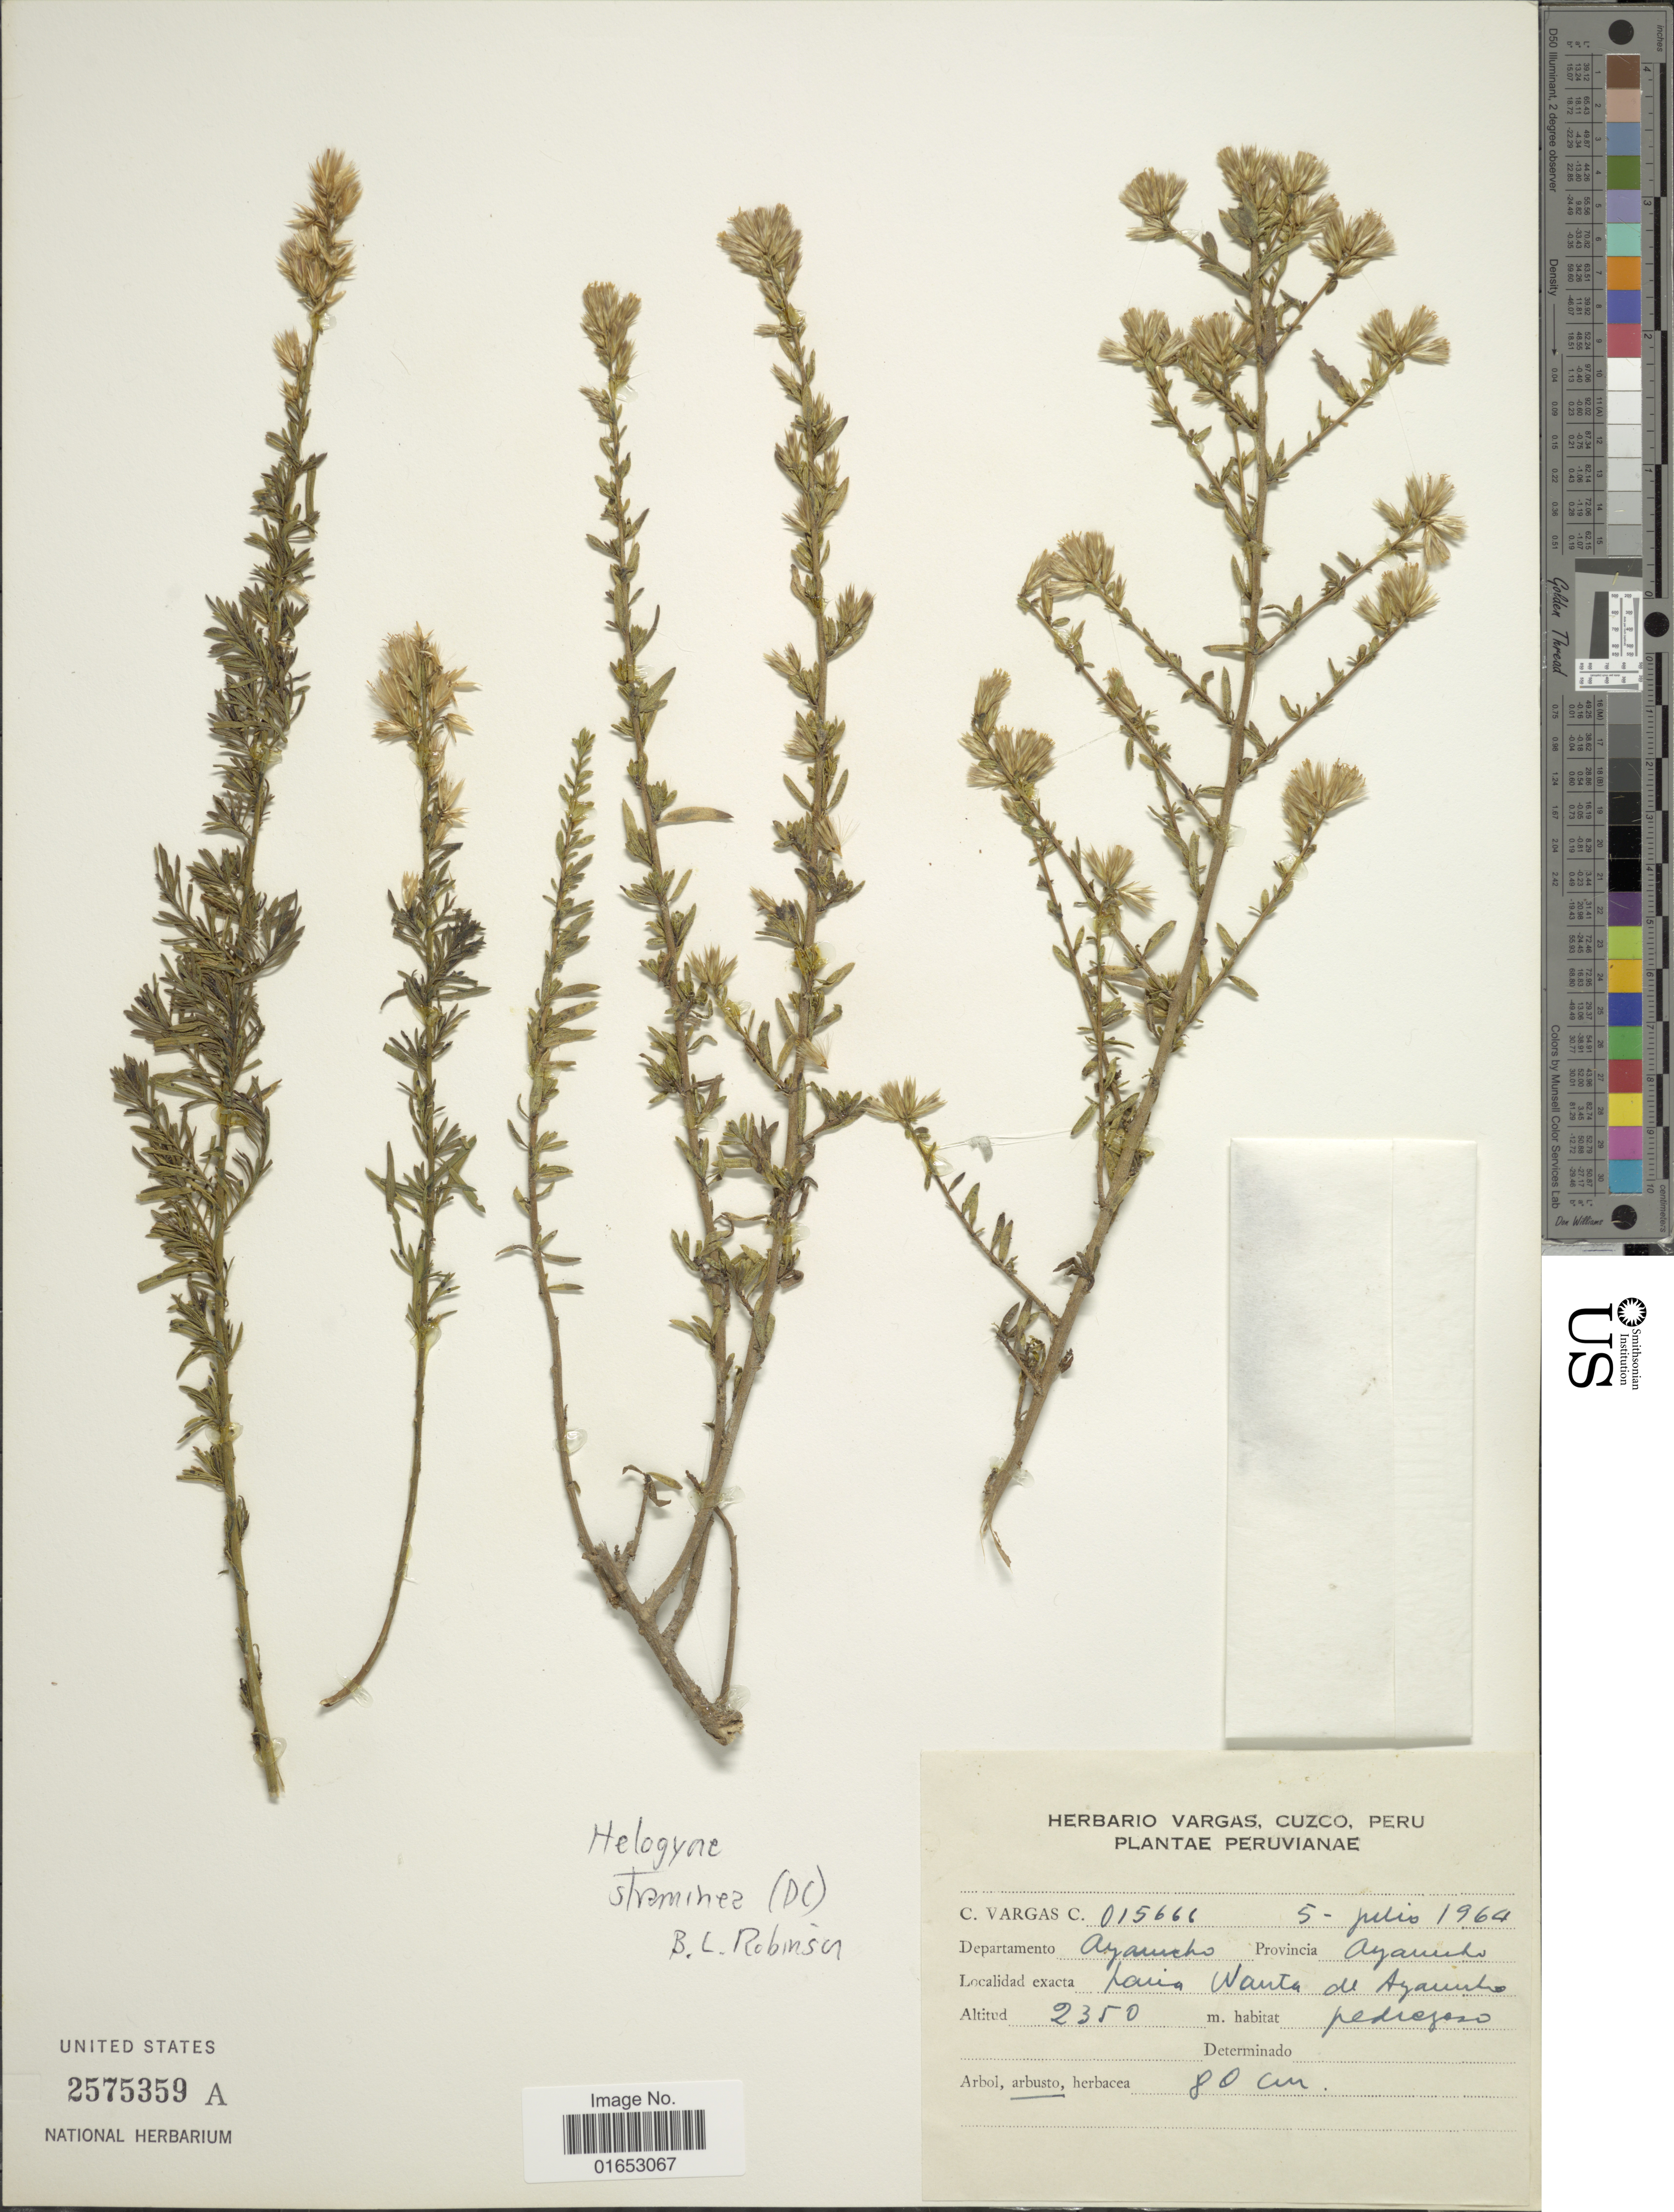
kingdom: Plantae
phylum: Tracheophyta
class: Magnoliopsida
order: Asterales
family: Asteraceae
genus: Helogyne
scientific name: Helogyne straminea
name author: (DC.) B.L. Rob.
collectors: C. Vargas Calderón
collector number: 015666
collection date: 1964-07-05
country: Peru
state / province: Ayacucho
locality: Departamento Ayacucho, hacia Wanta de Agyacucho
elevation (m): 2350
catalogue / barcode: US 2575359A